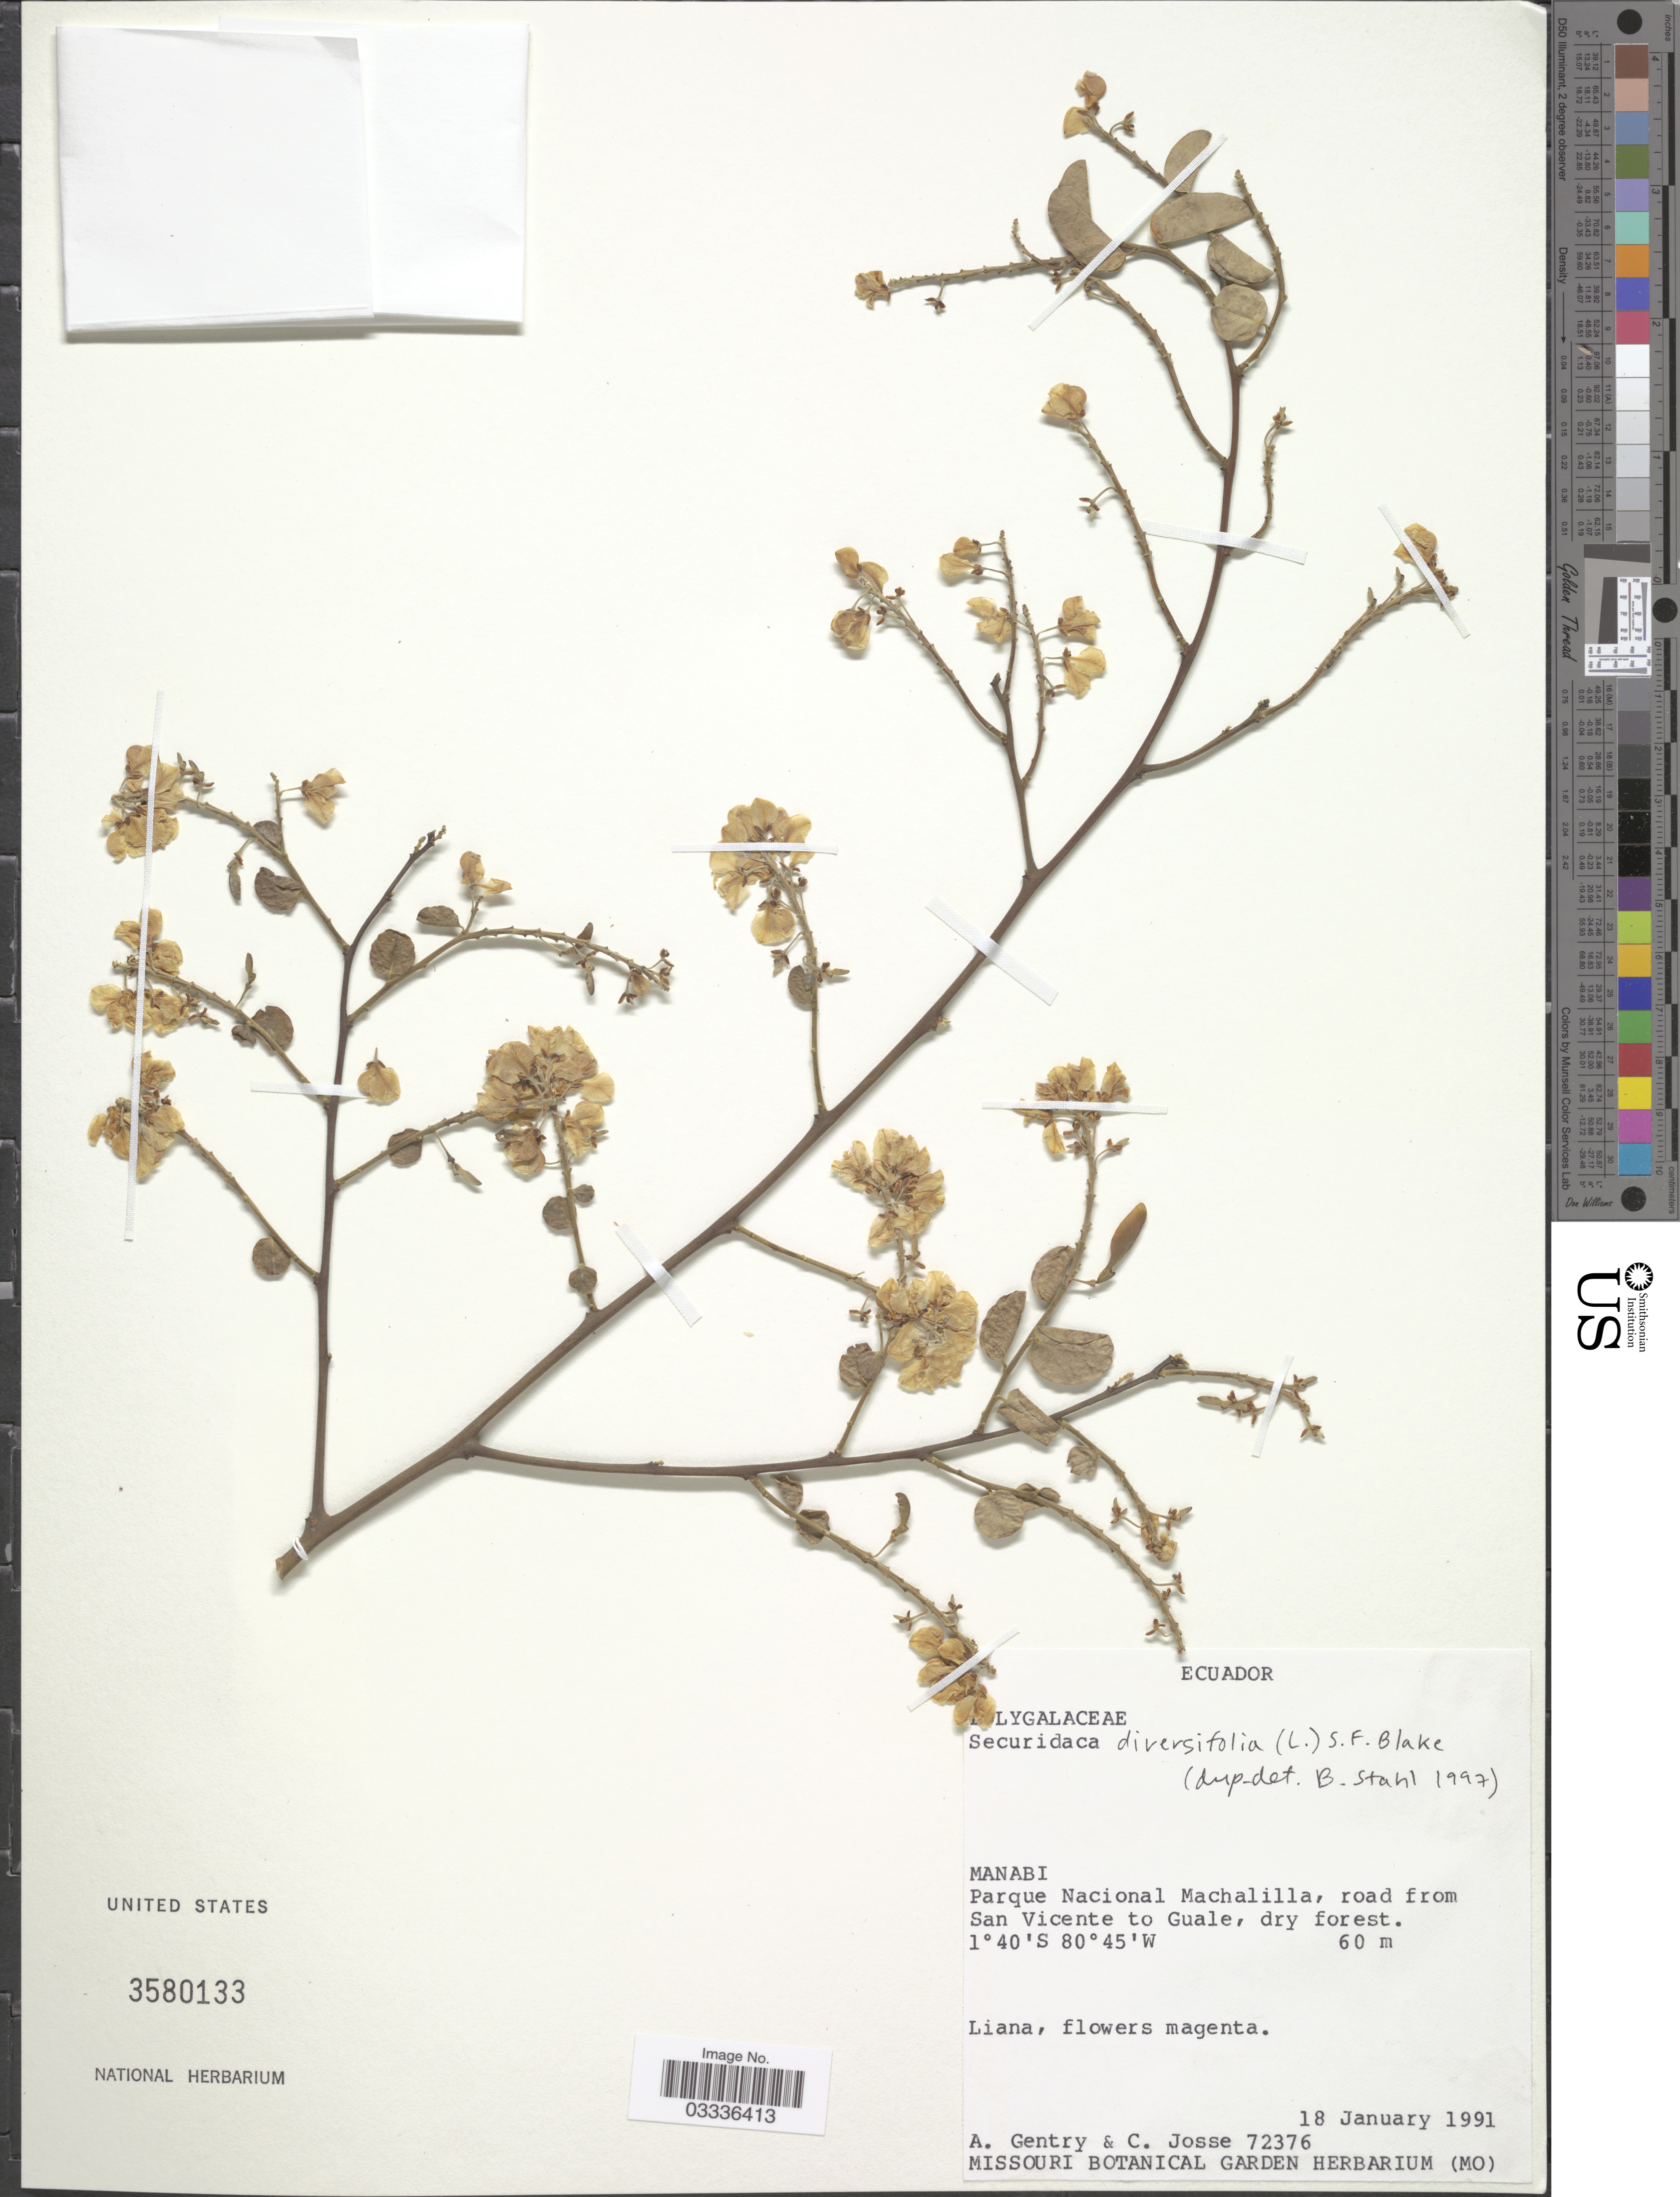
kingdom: Plantae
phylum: Tracheophyta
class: Magnoliopsida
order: Fabales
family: Polygalaceae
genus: Securidaca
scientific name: Securidaca diversifolia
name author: (L.) S.F. Blake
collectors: A. H. Gentry & C. Josse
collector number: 72376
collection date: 1991-01-18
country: Ecuador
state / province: Manabí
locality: Parque Nacional Machalilla, road from San Vicente to Guale.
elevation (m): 60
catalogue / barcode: US 3580133